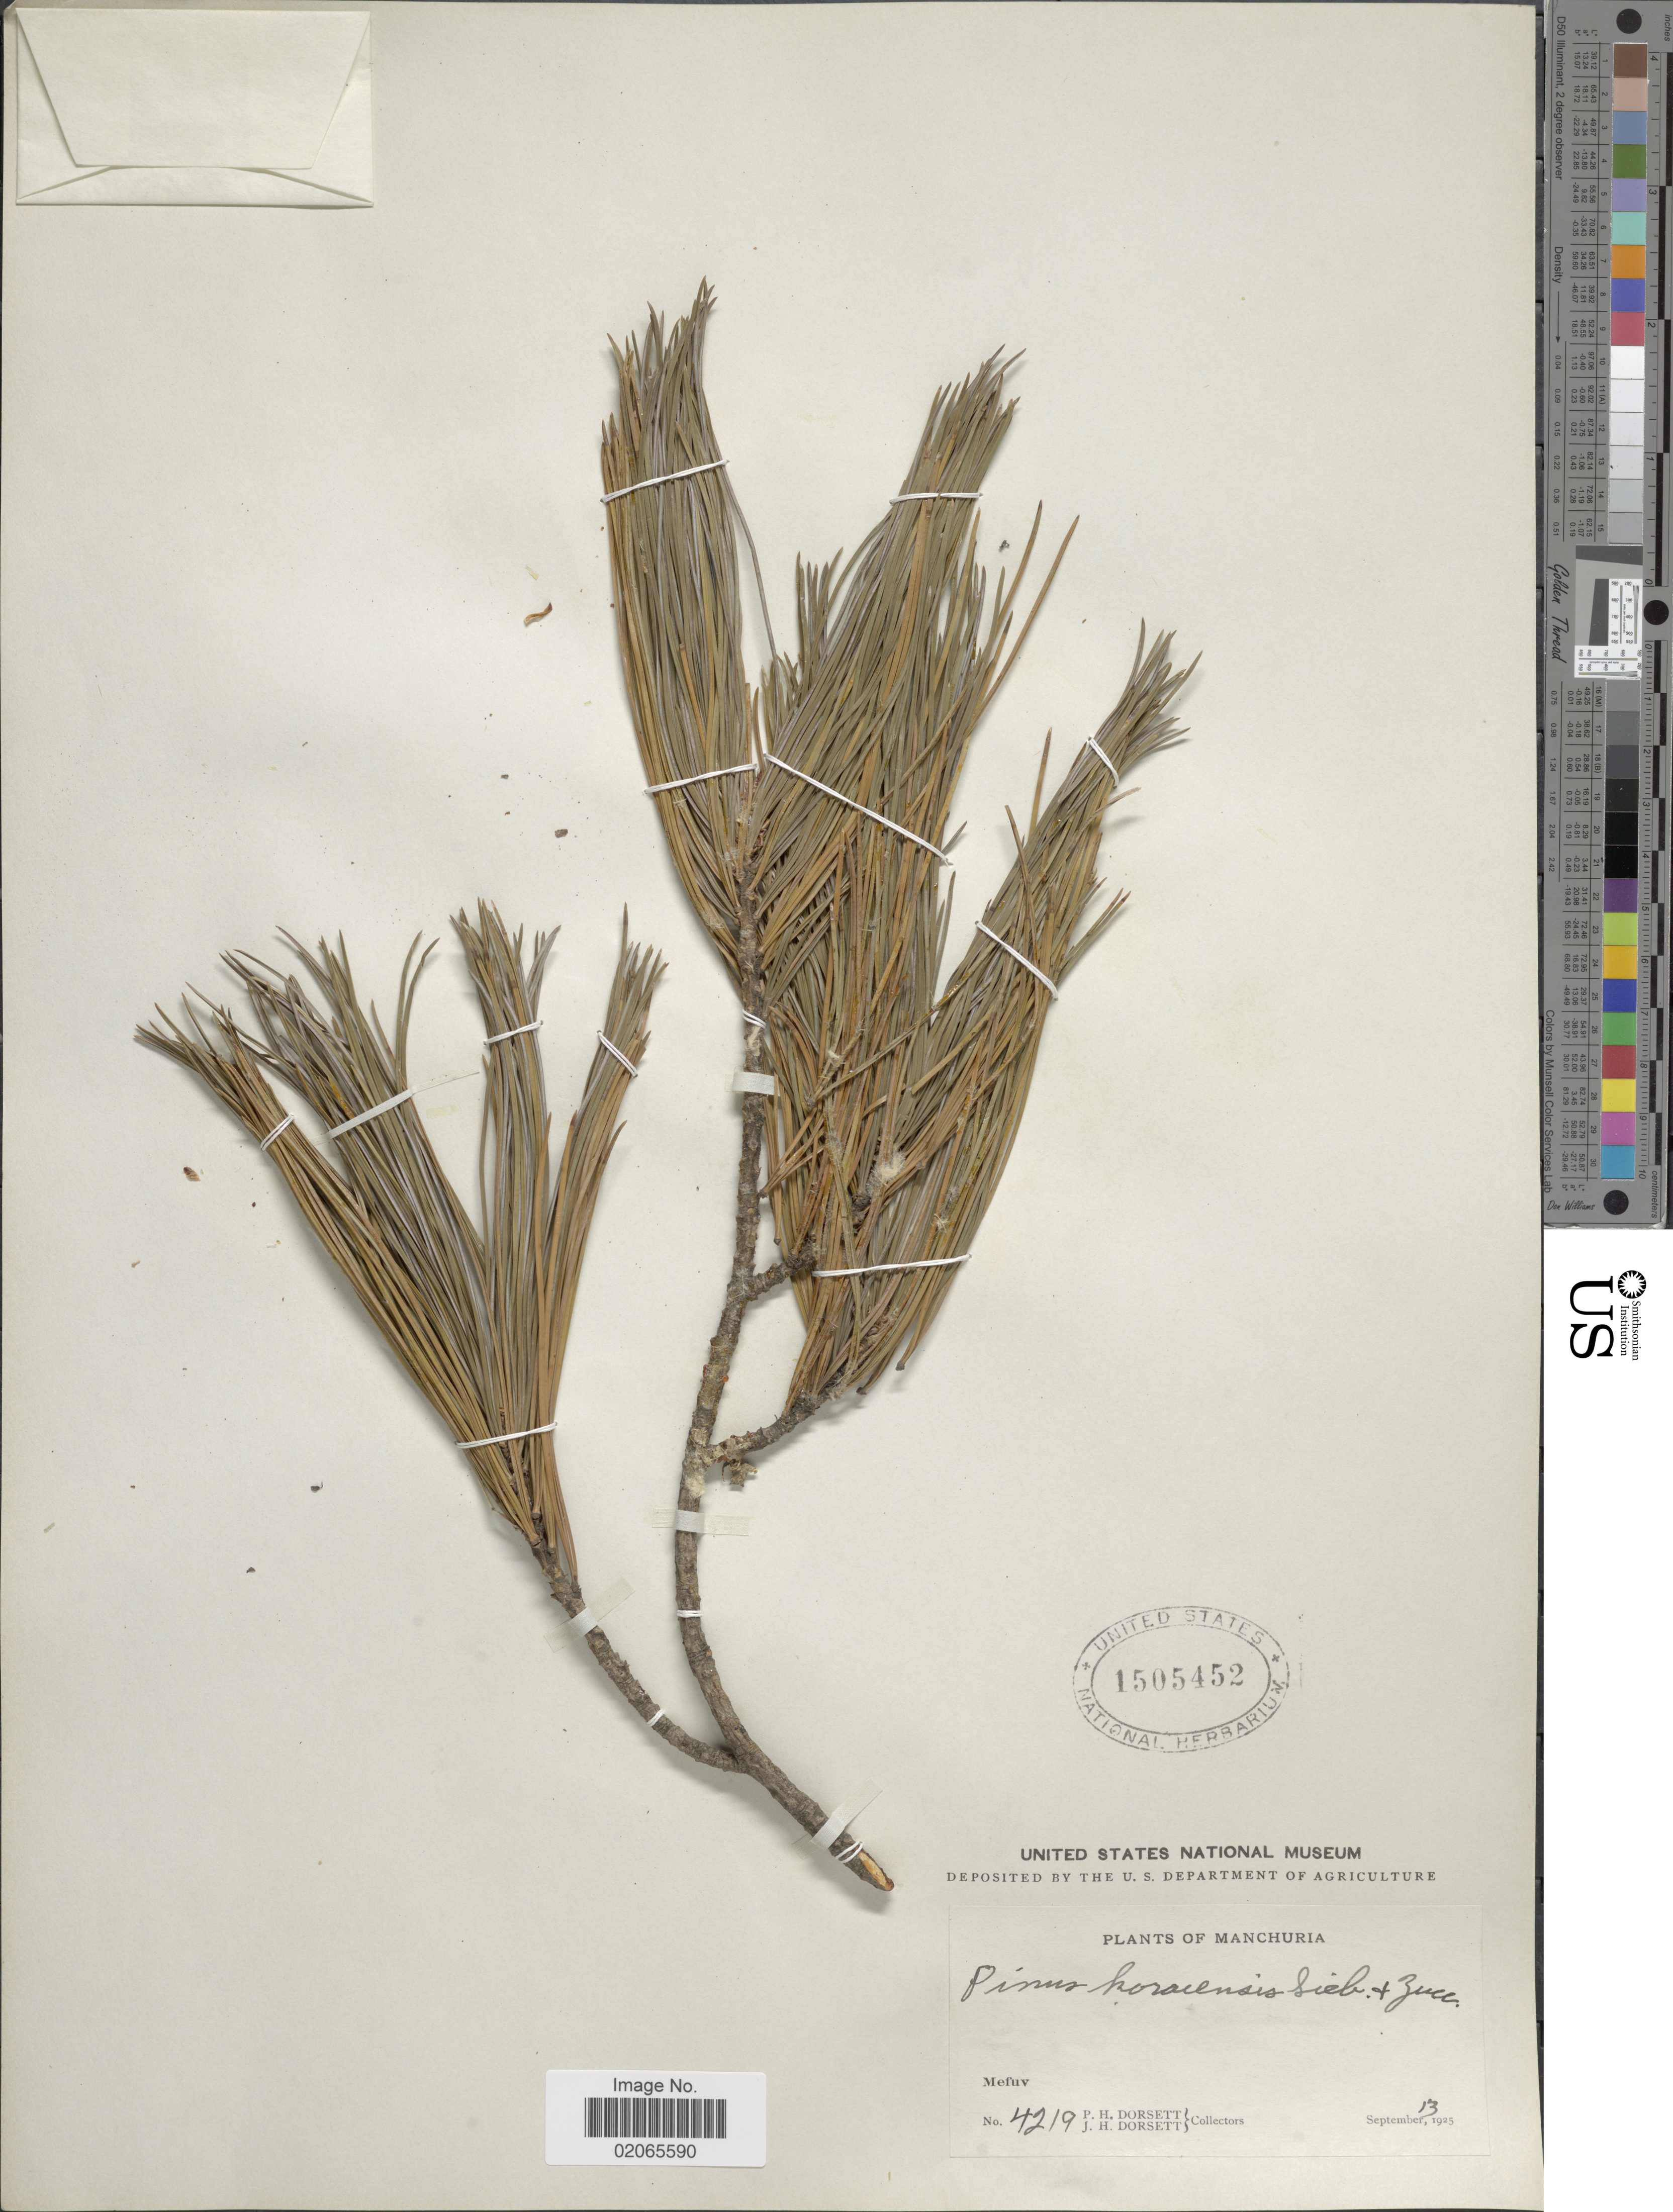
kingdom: Plantae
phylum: Tracheophyta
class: Pinopsida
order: Pinales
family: Pinaceae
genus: Pinus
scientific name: Pinus koraiensis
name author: Siebold & Zucc.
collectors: P. H. Dorsett & J. Dorsett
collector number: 4219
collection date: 1925-09-13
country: China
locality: Manchuria, Mefuv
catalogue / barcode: US 1505452